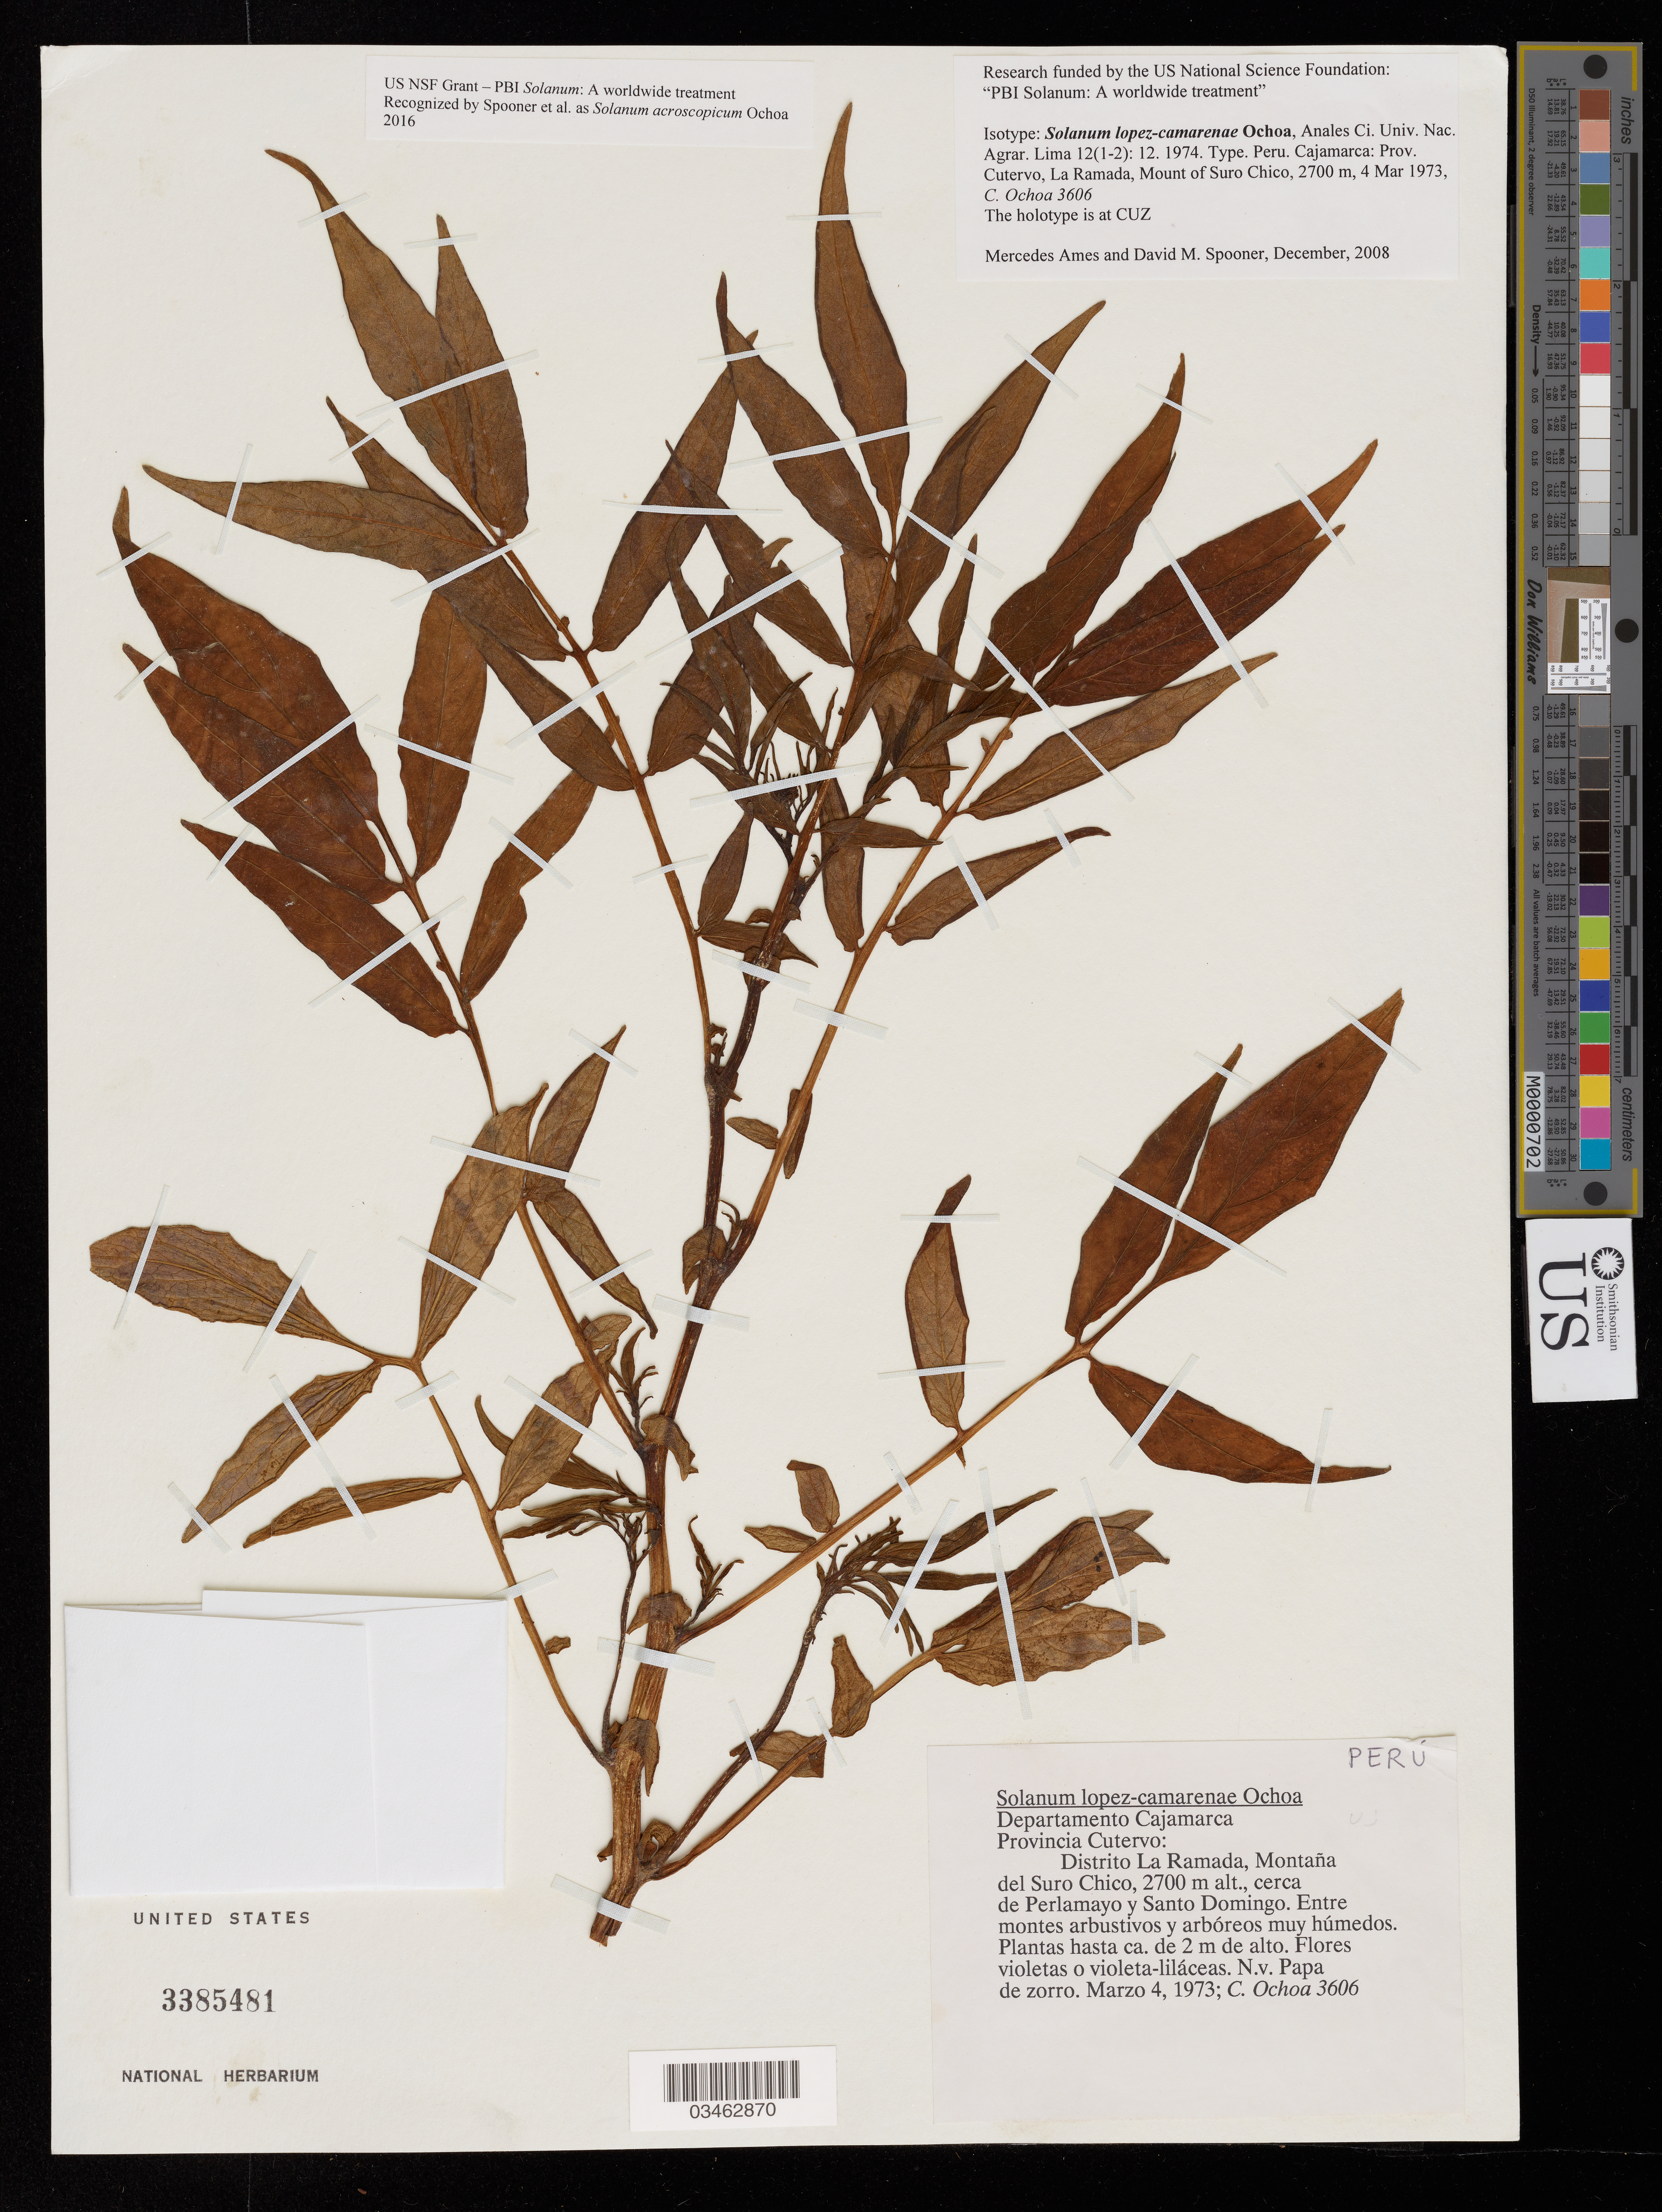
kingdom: Plantae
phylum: Tracheophyta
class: Magnoliopsida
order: Solanales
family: Solanaceae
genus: Solanum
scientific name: Solanum lopez-camarenae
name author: Ochoa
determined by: Spooner, D. M., (PTIS)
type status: Isotype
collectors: C. Ochoa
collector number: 3606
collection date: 1973-03-04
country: Peru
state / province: Cajamarca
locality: Distrito La Ramada, Montana del Suro Chico.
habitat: Entre montes arbustivos y arboreos muy humedos.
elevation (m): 2700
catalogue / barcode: US 3385481